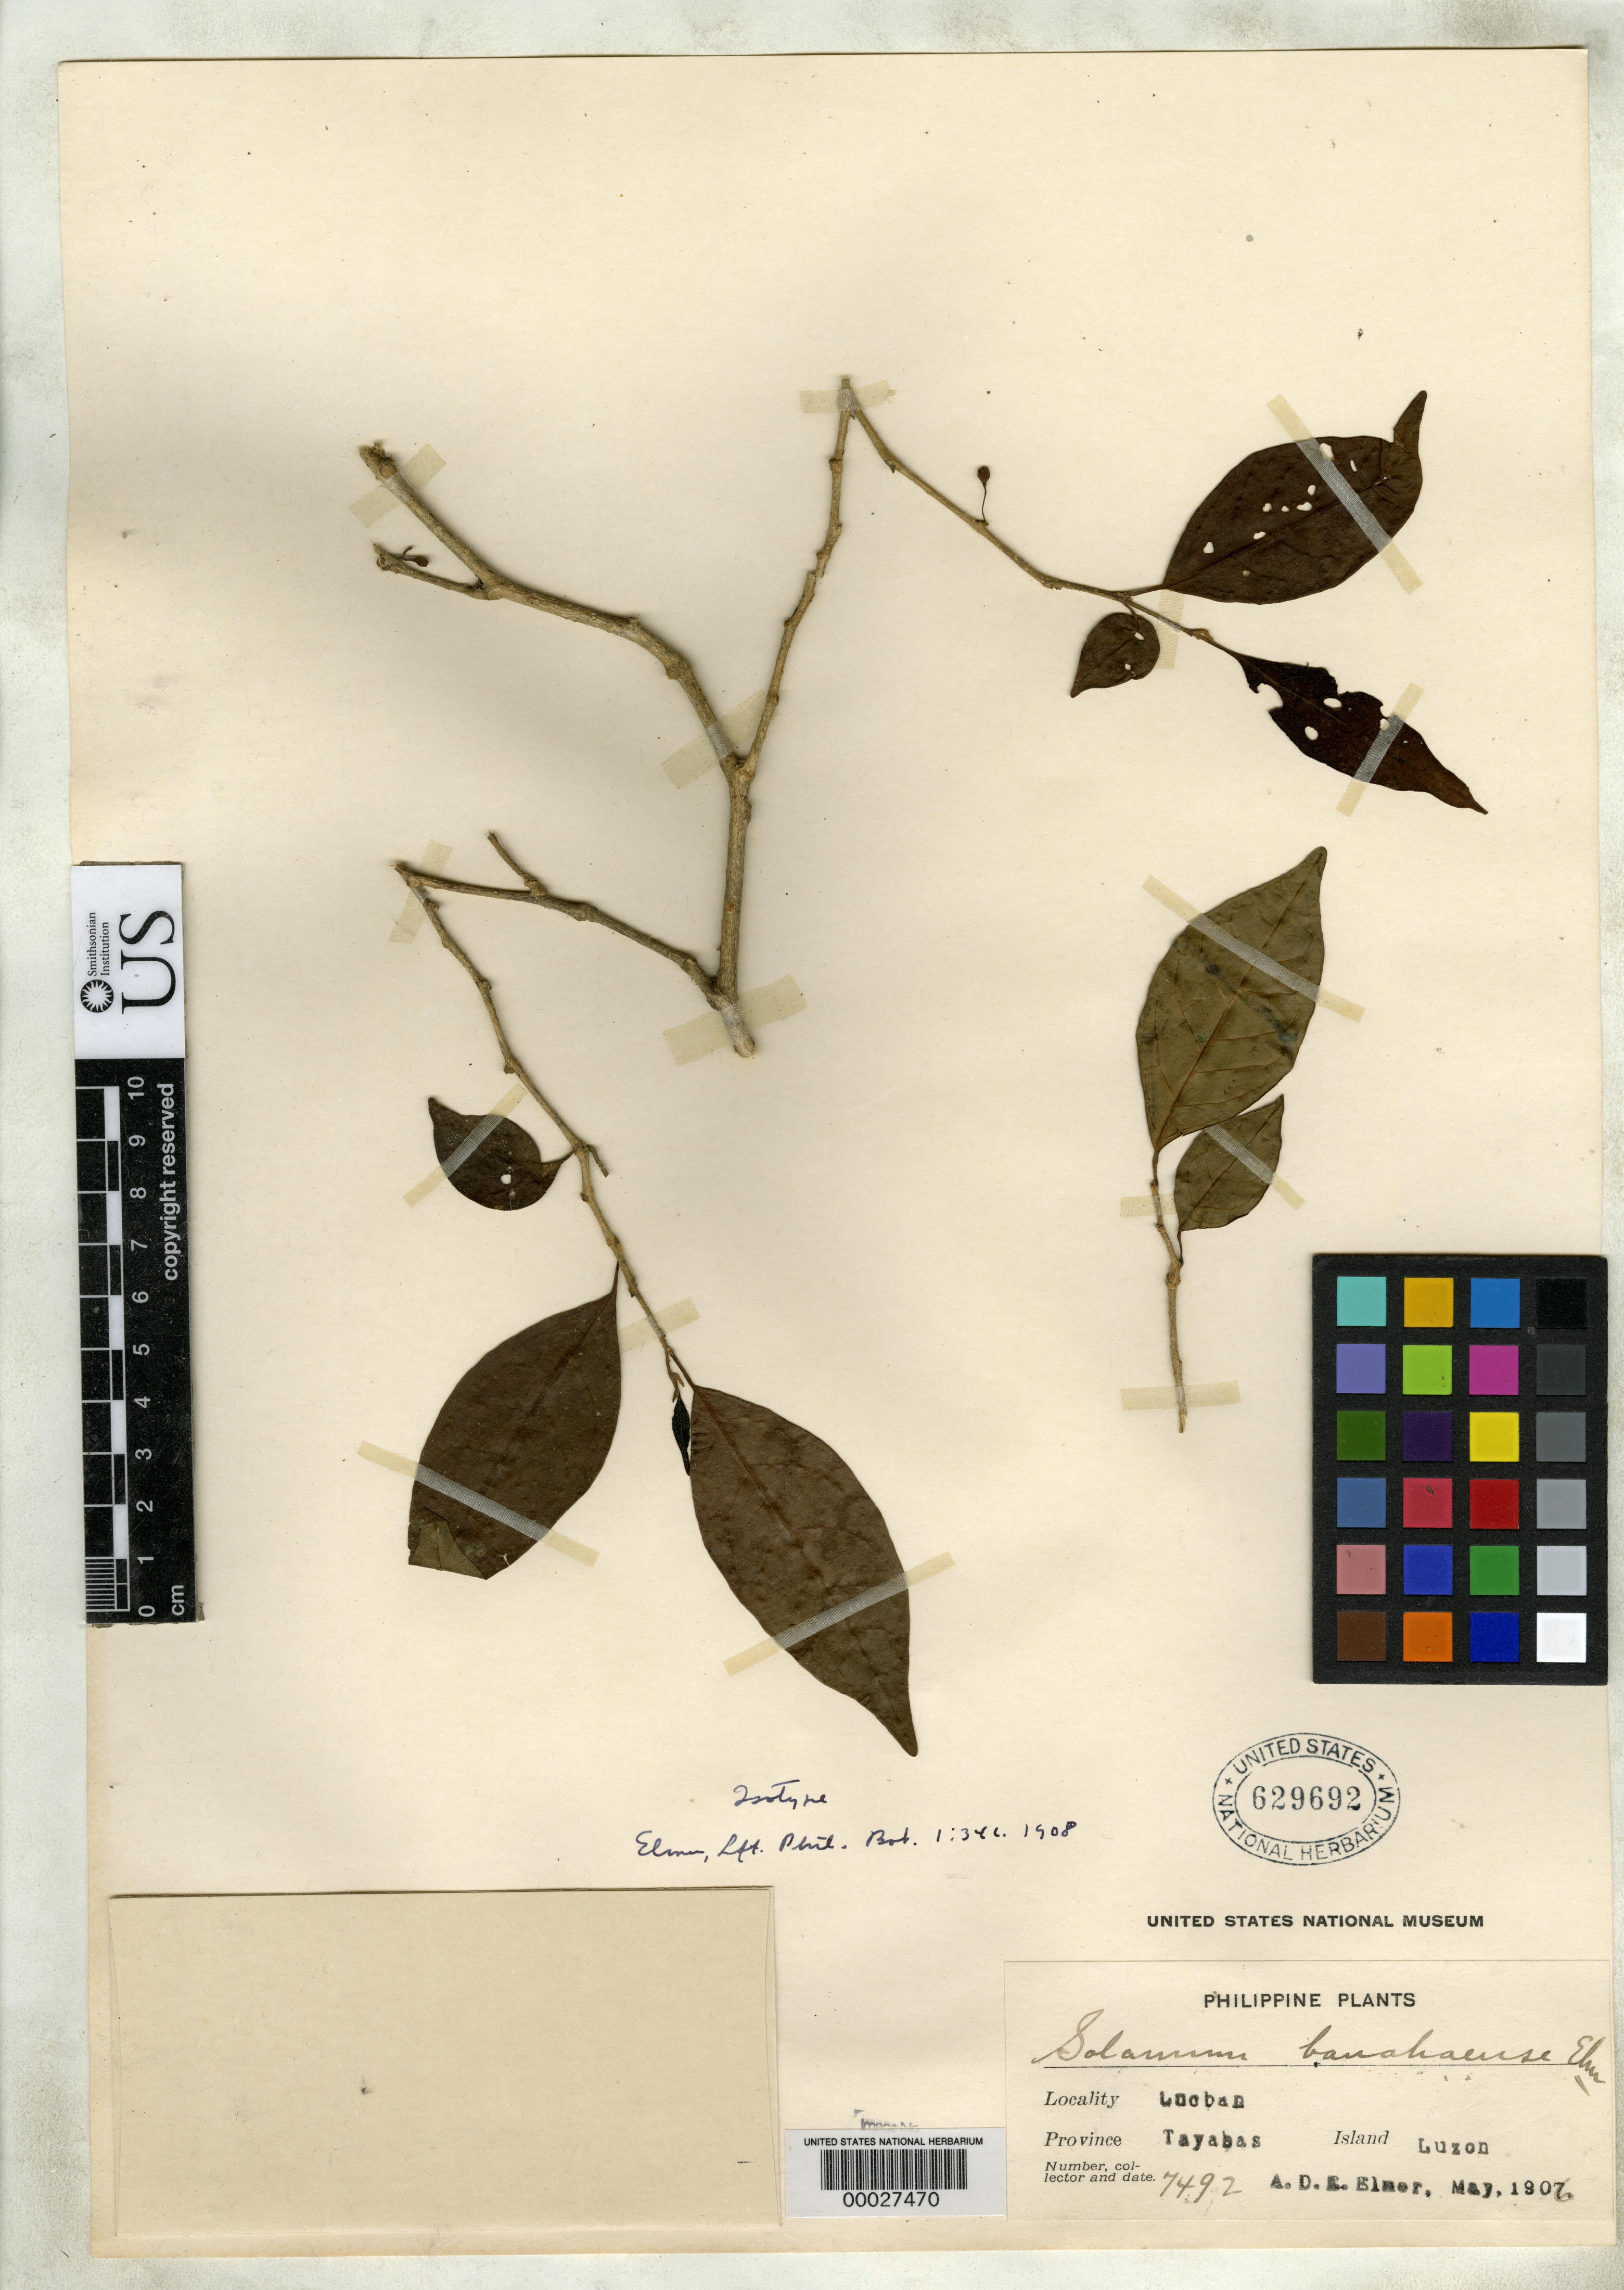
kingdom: Plantae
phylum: Tracheophyta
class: Magnoliopsida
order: Solanales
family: Solanaceae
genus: Solanum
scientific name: Solanum banahaense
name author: Elmer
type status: Isotype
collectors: A. D. E. Elmer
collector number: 7492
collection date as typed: May 1906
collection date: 1906-05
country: Philippines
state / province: Calabarzon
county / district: Quezon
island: Luzon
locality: Lucban, Province of Tayabas, Luzon.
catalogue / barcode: US 629692